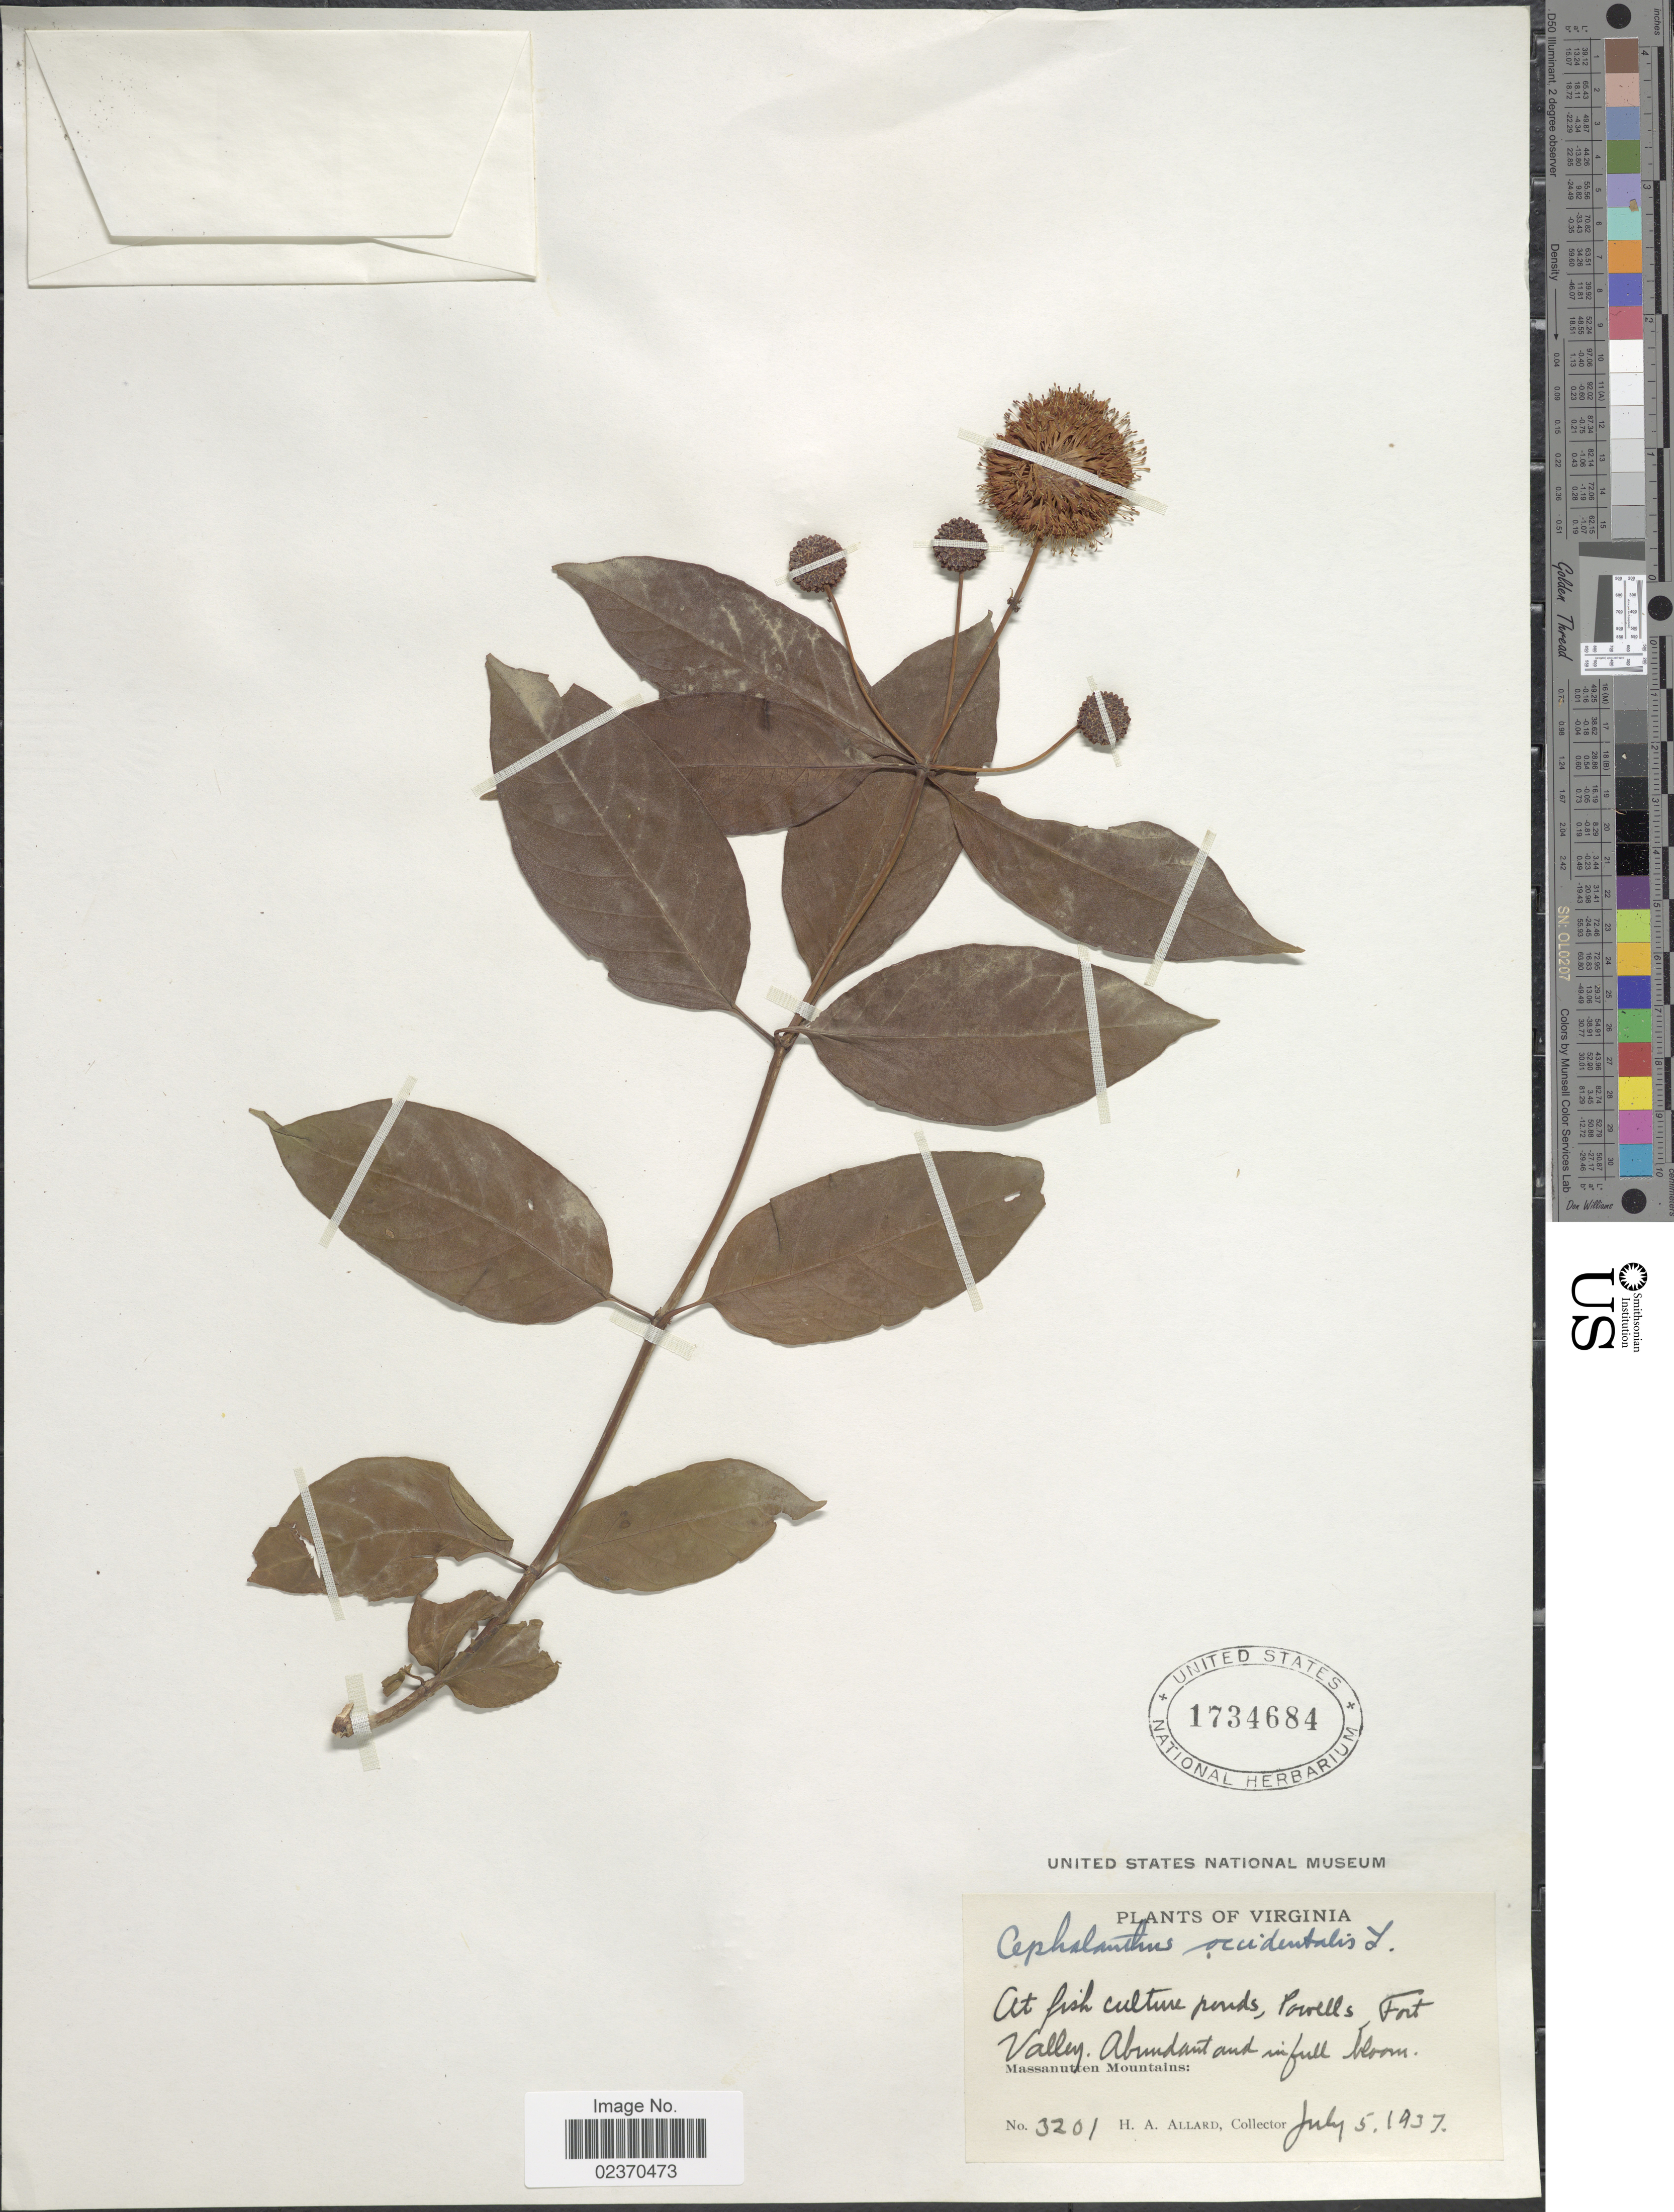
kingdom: Plantae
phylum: Tracheophyta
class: Magnoliopsida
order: Gentianales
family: Rubiaceae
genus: Cephalanthus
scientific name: Cephalanthus occidentalis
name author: L.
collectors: H. A. Allard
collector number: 3201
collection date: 1937-07-05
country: United States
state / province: Virginia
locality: At fish culture ponds, Powells Fort Valley. Massanutten Mountains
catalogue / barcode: US 1734684